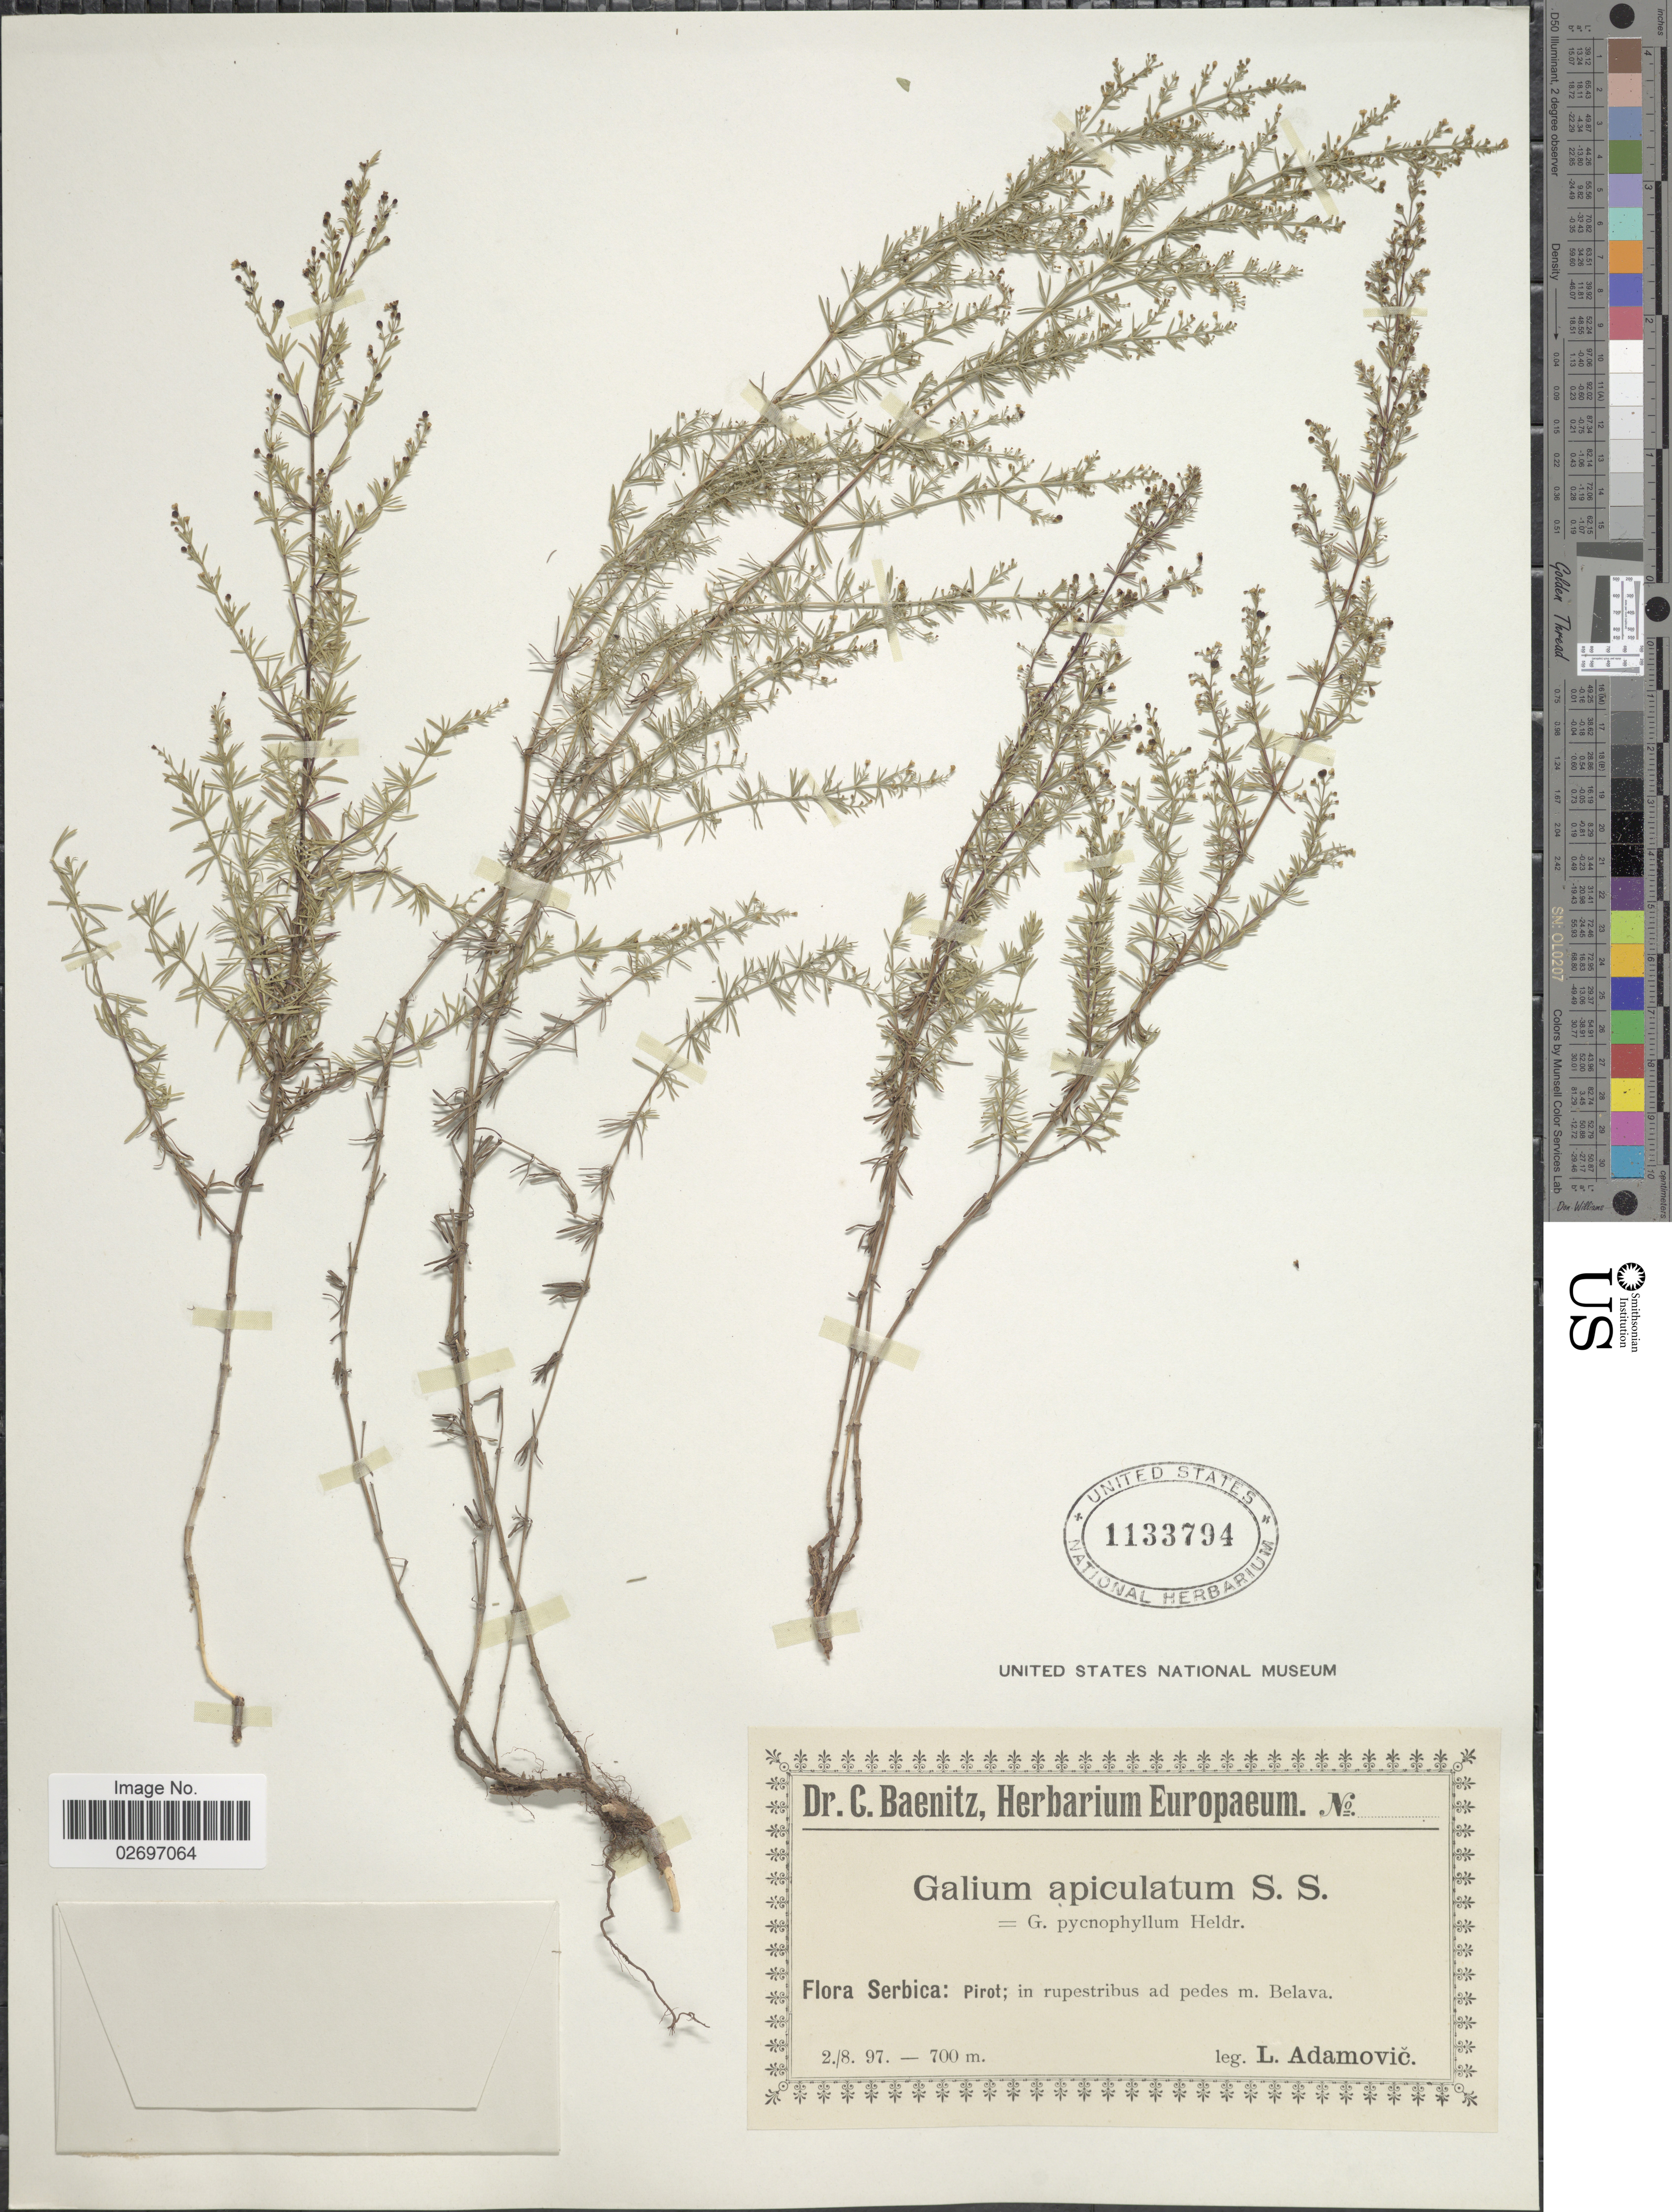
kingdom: Plantae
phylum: Tracheophyta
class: Magnoliopsida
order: Gentianales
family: Rubiaceae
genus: Galium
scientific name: Galium apiculatum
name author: Sm.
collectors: L. Adamović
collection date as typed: Transcribed d/m/y: 2/8/97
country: Serbia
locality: Serbica: Pirot; in rupestribus ad pedes m. Belava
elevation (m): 700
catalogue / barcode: US 1133794